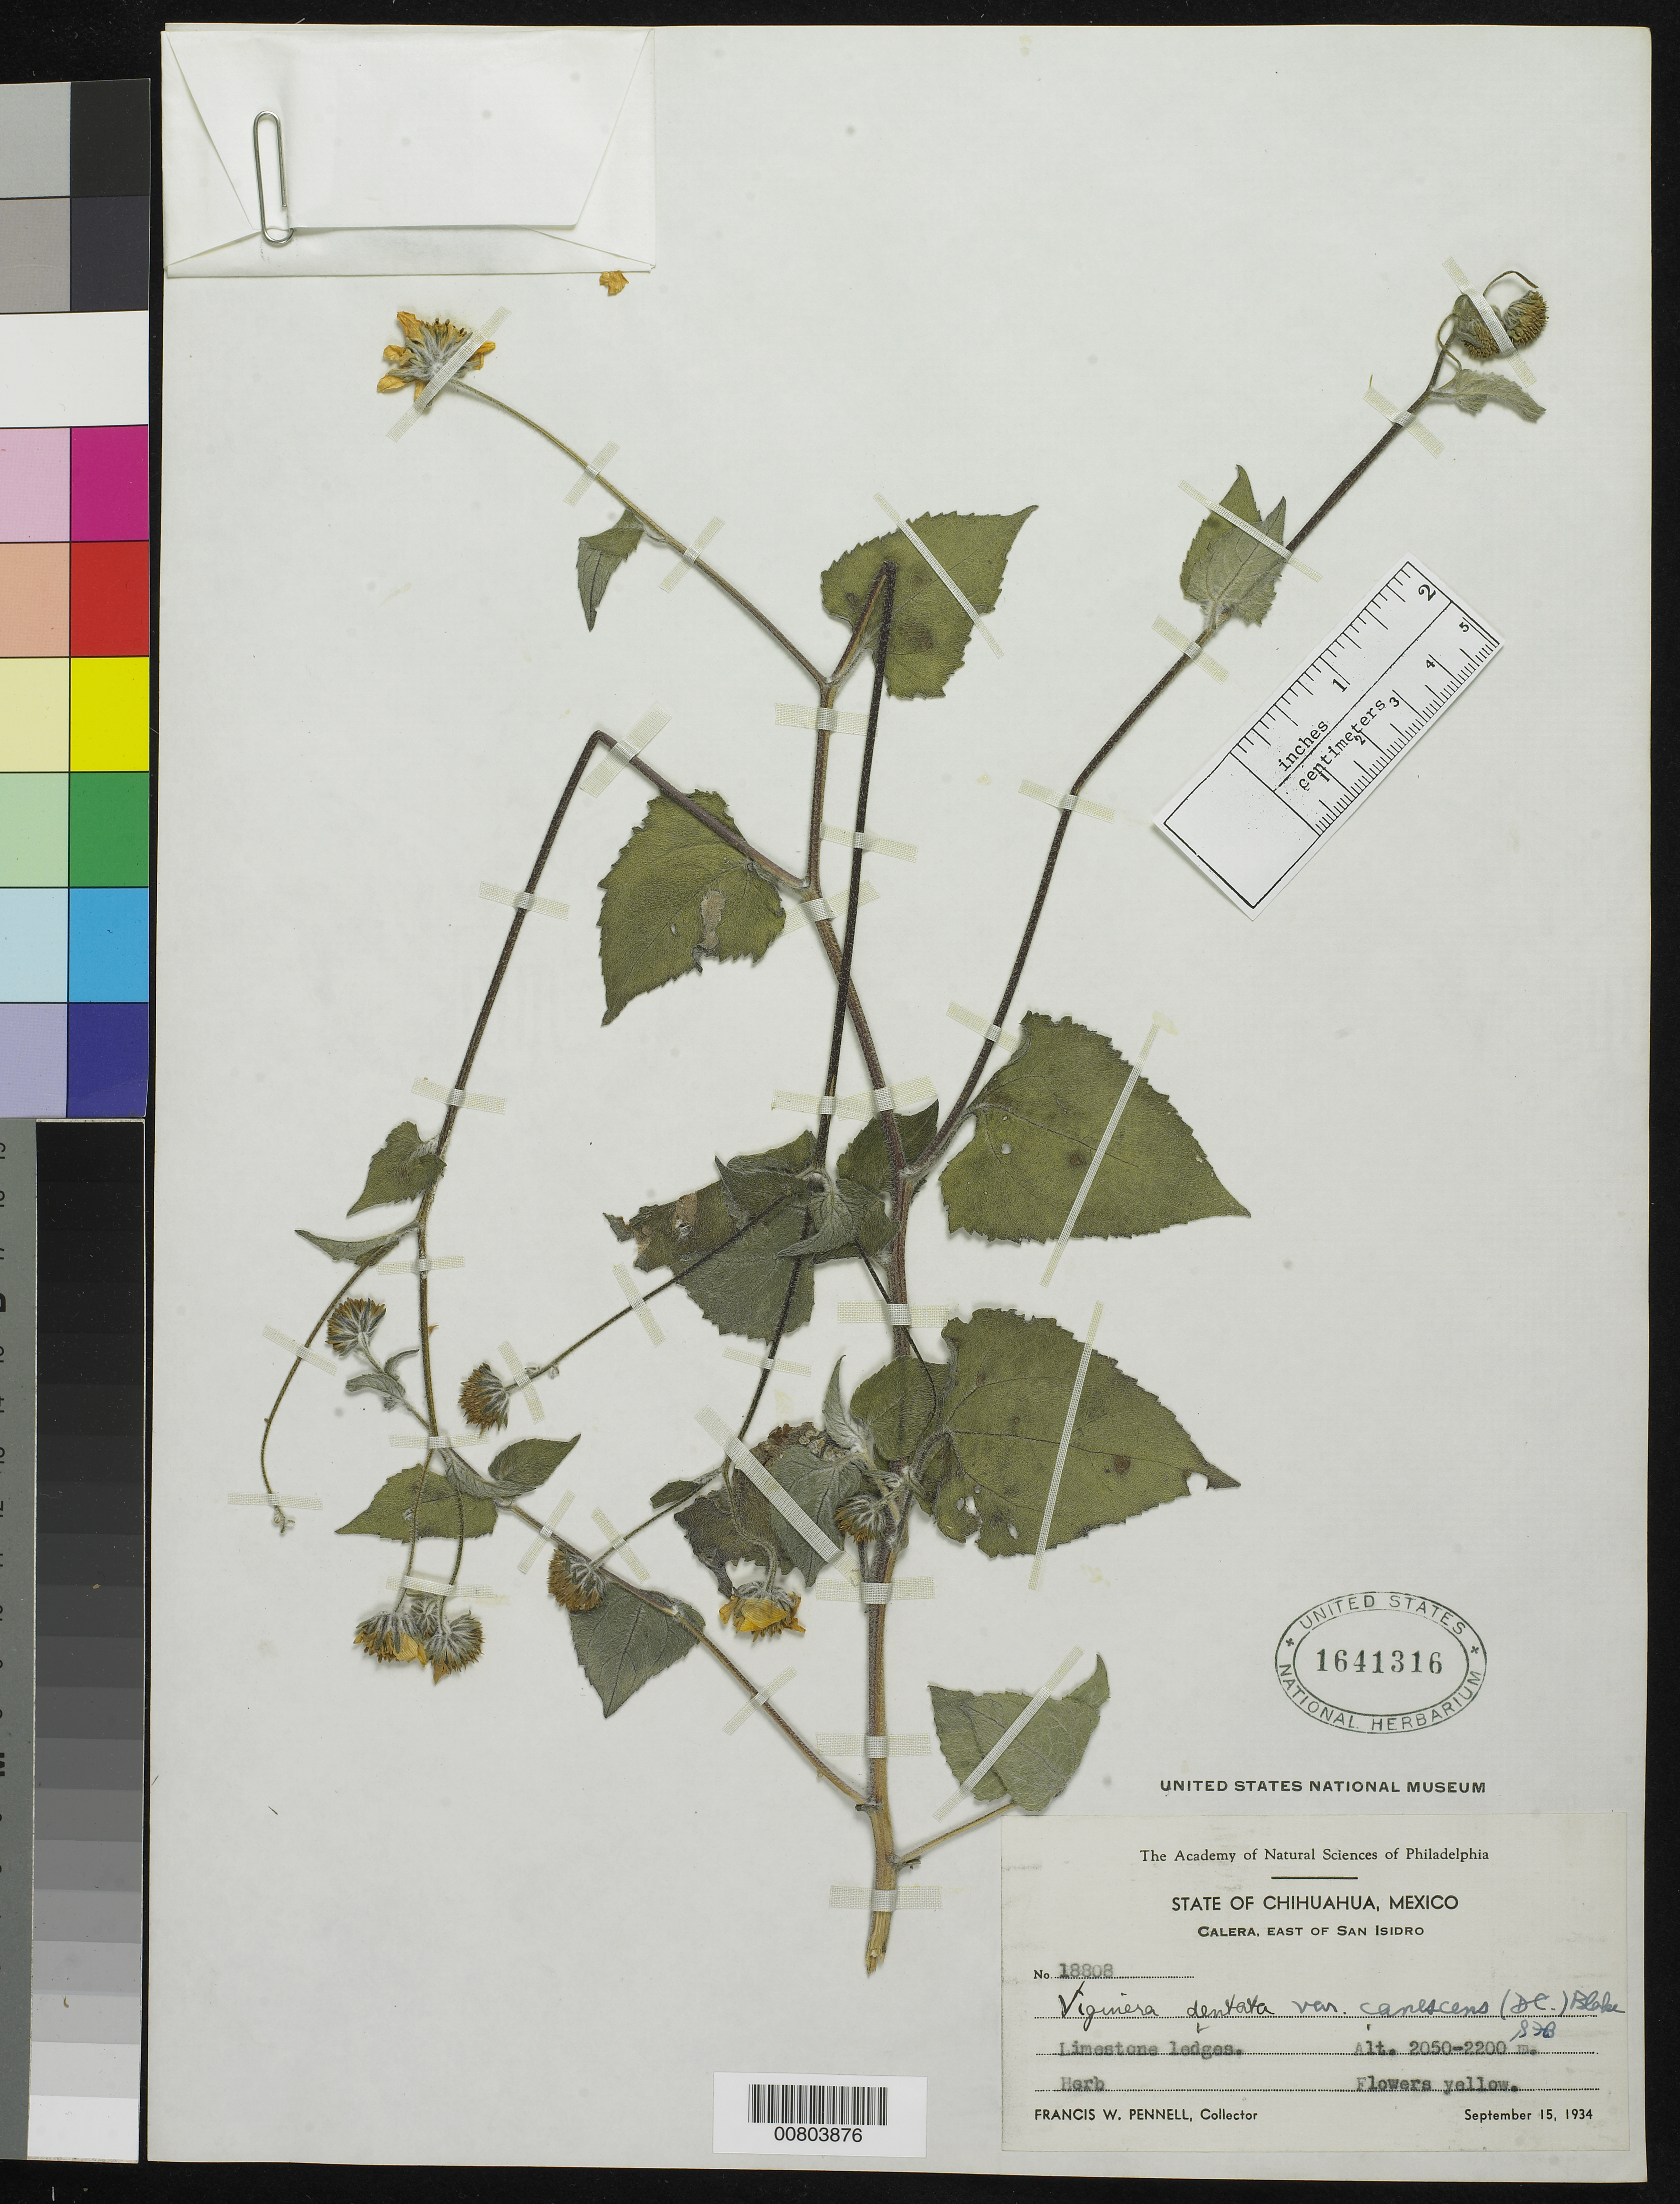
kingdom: Plantae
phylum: Tracheophyta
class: Magnoliopsida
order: Asterales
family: Asteraceae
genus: Viguiera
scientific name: Viguiera dentata var. canescens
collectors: F. W. Pennell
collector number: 18808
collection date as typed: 15 Sep 1934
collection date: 1934-09-15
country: Mexico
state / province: Chihuahua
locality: Calera, east of San Isidro, Chihuahua.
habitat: Limestone ledges.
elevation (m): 2200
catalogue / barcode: US 1641316